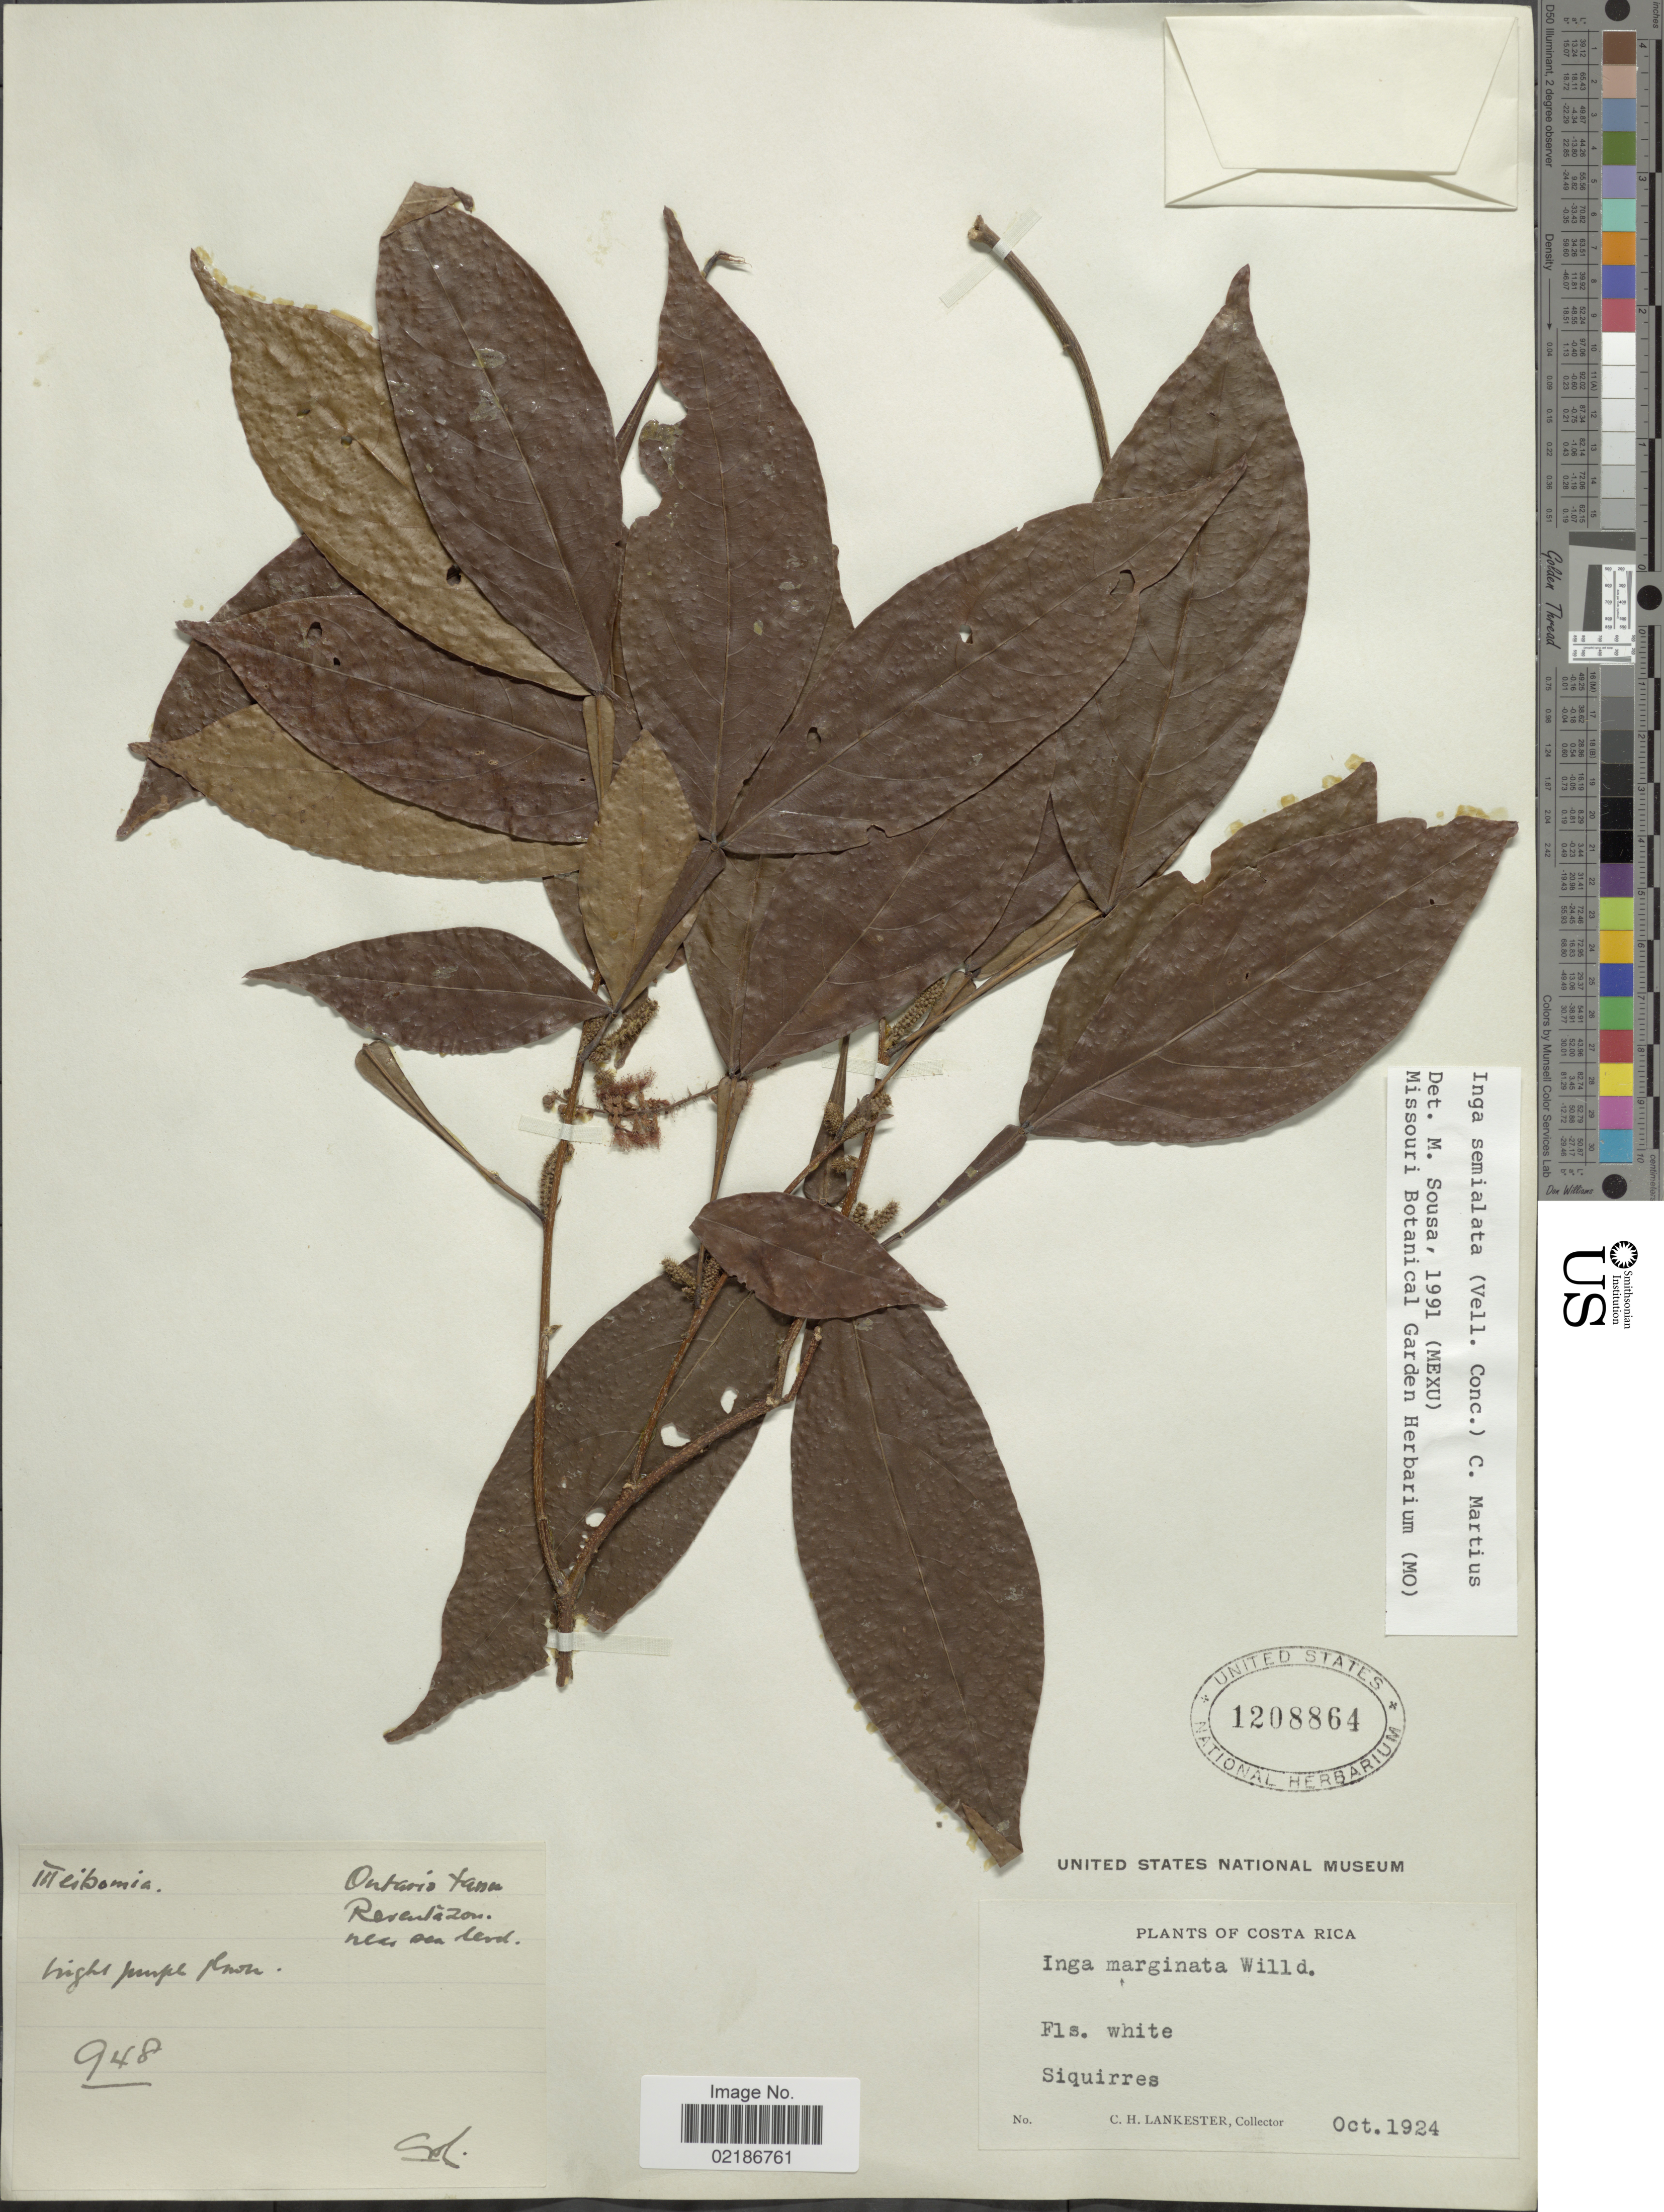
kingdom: Plantae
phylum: Tracheophyta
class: Magnoliopsida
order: Fabales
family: Fabaceae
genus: Inga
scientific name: Inga marginata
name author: Willd.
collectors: C. H. Lankester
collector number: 948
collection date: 1924-10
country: Costa Rica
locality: Siquirres, Reventazon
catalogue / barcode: US 1208864